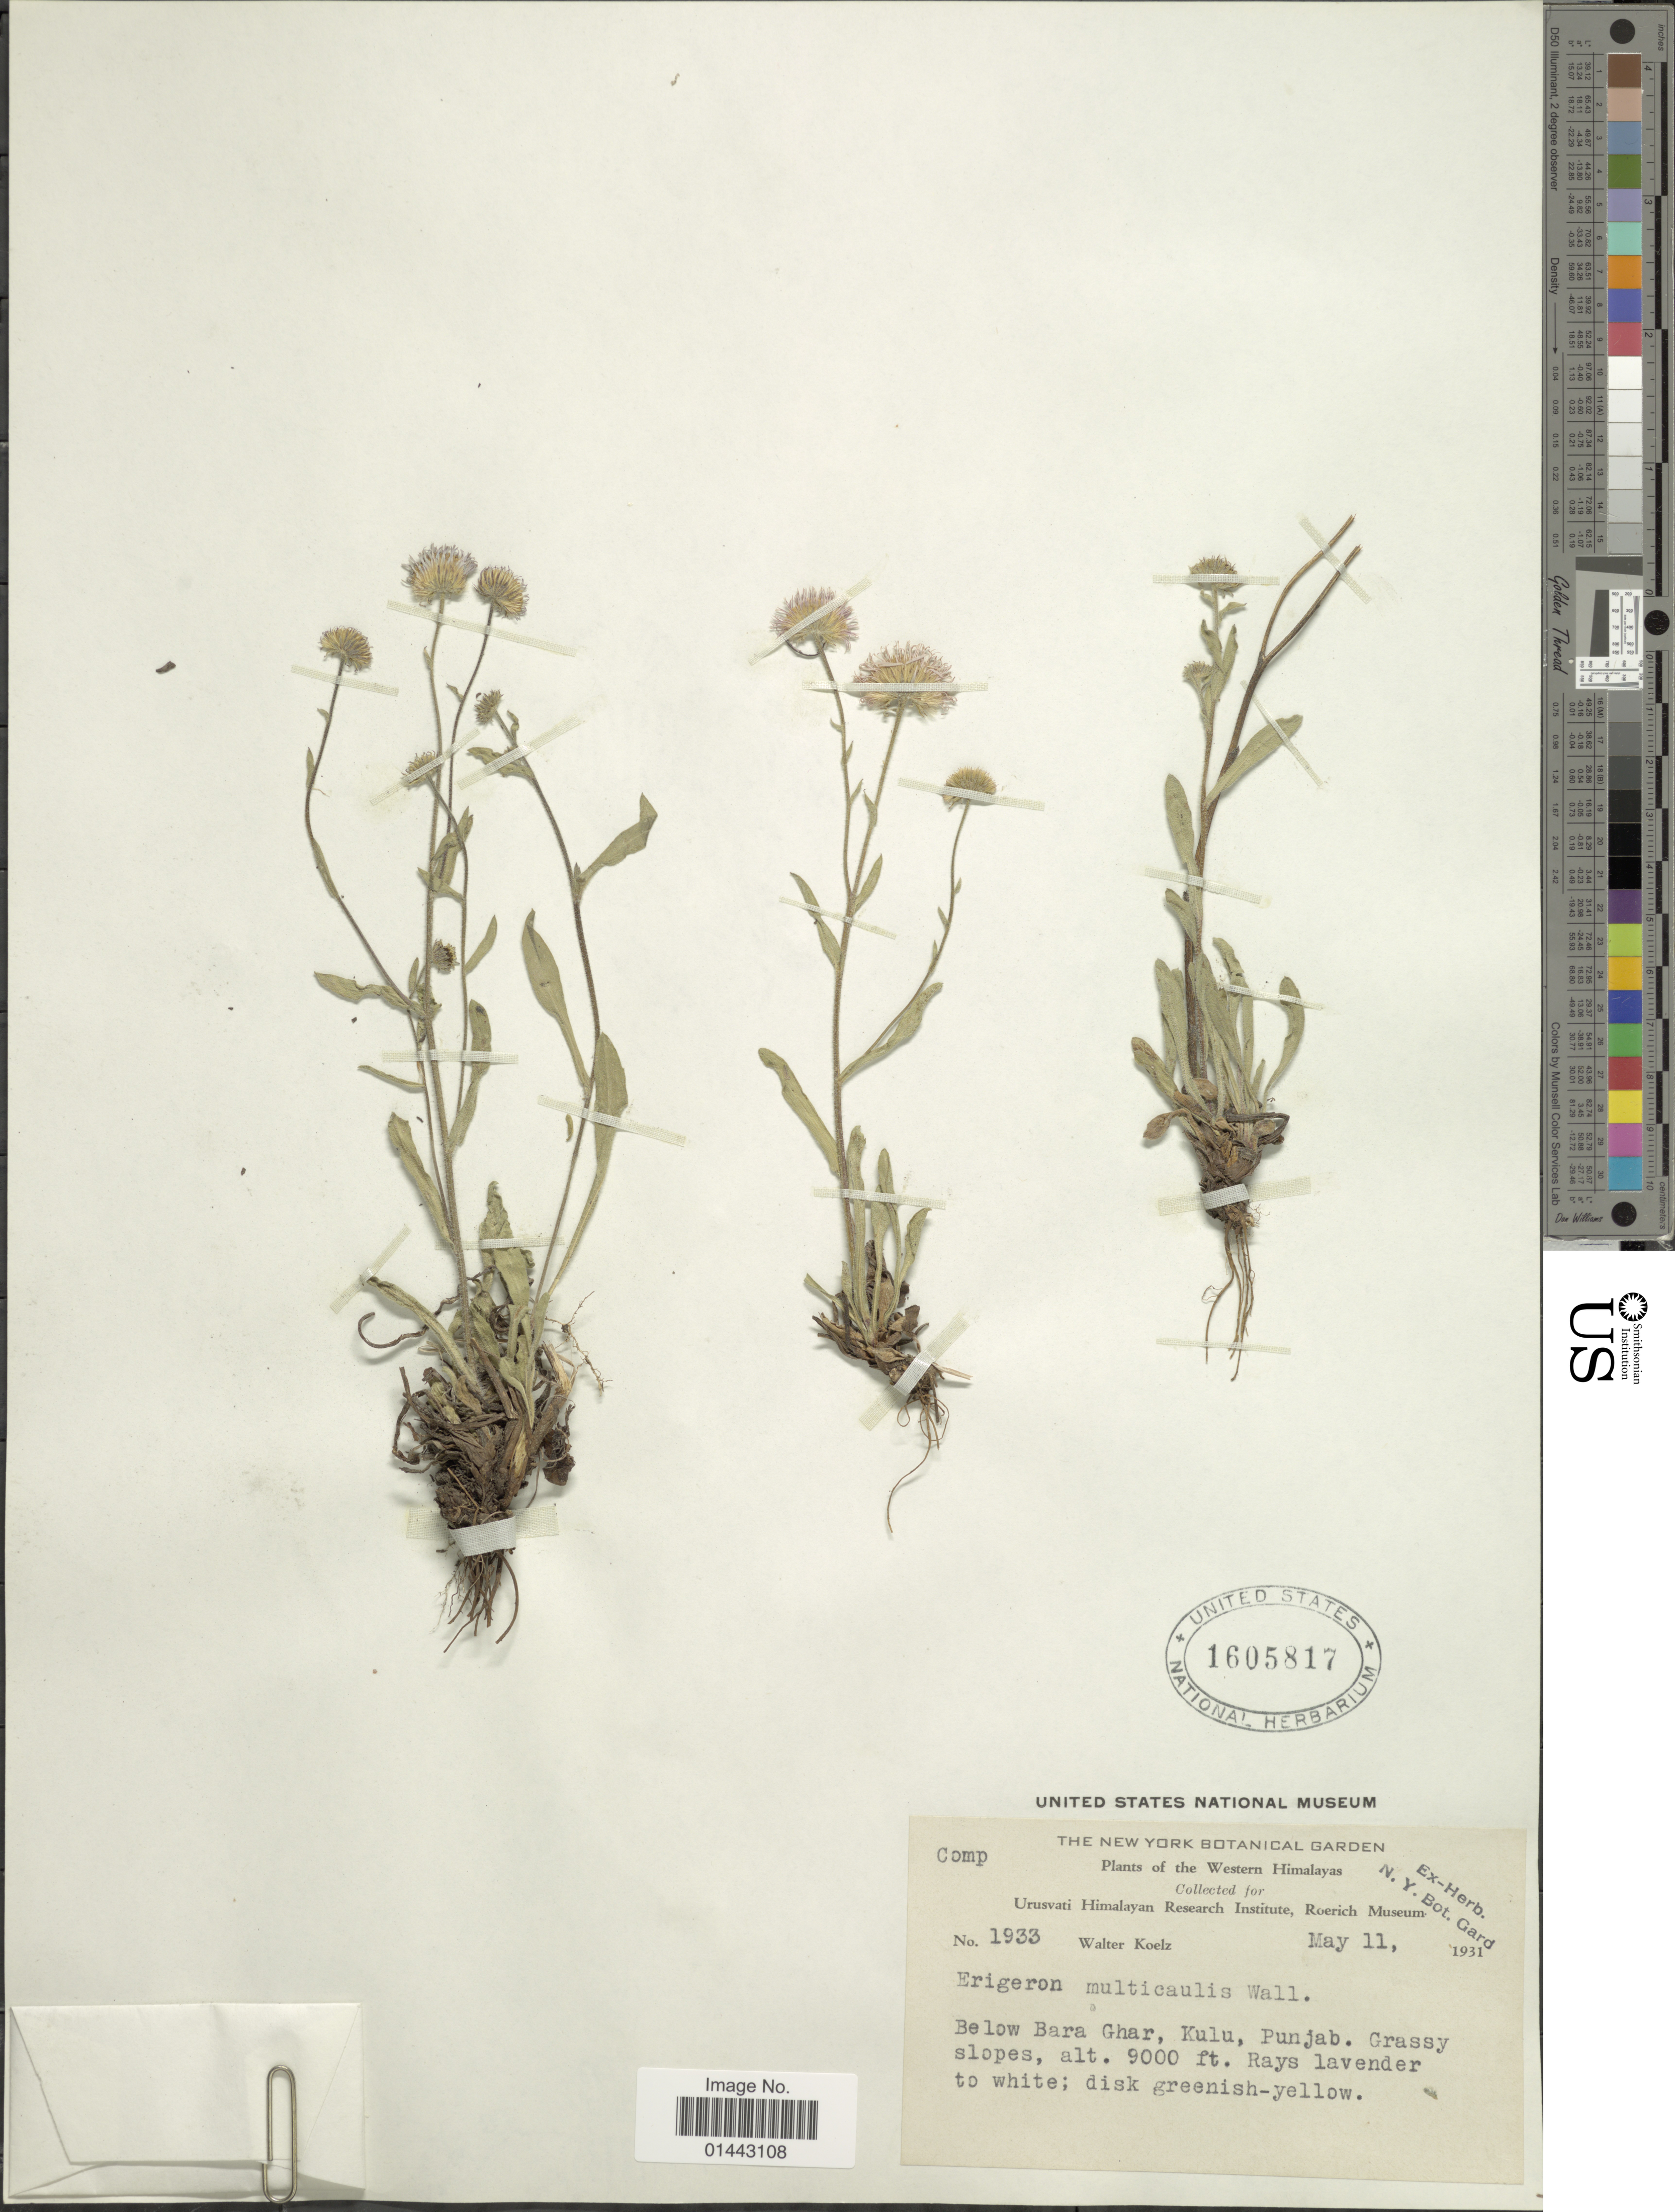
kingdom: Plantae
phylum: Tracheophyta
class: Magnoliopsida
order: Asterales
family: Asteraceae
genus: Erigeron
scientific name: Erigeron multicaulis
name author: Wall. ex DC.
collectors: W. N. Koelz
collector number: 1933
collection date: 1931-05-11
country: India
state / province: Punjab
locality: Western Himalaya, below Bara Ghar, Kulu, grassy slopes.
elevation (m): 2743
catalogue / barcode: US 1605817